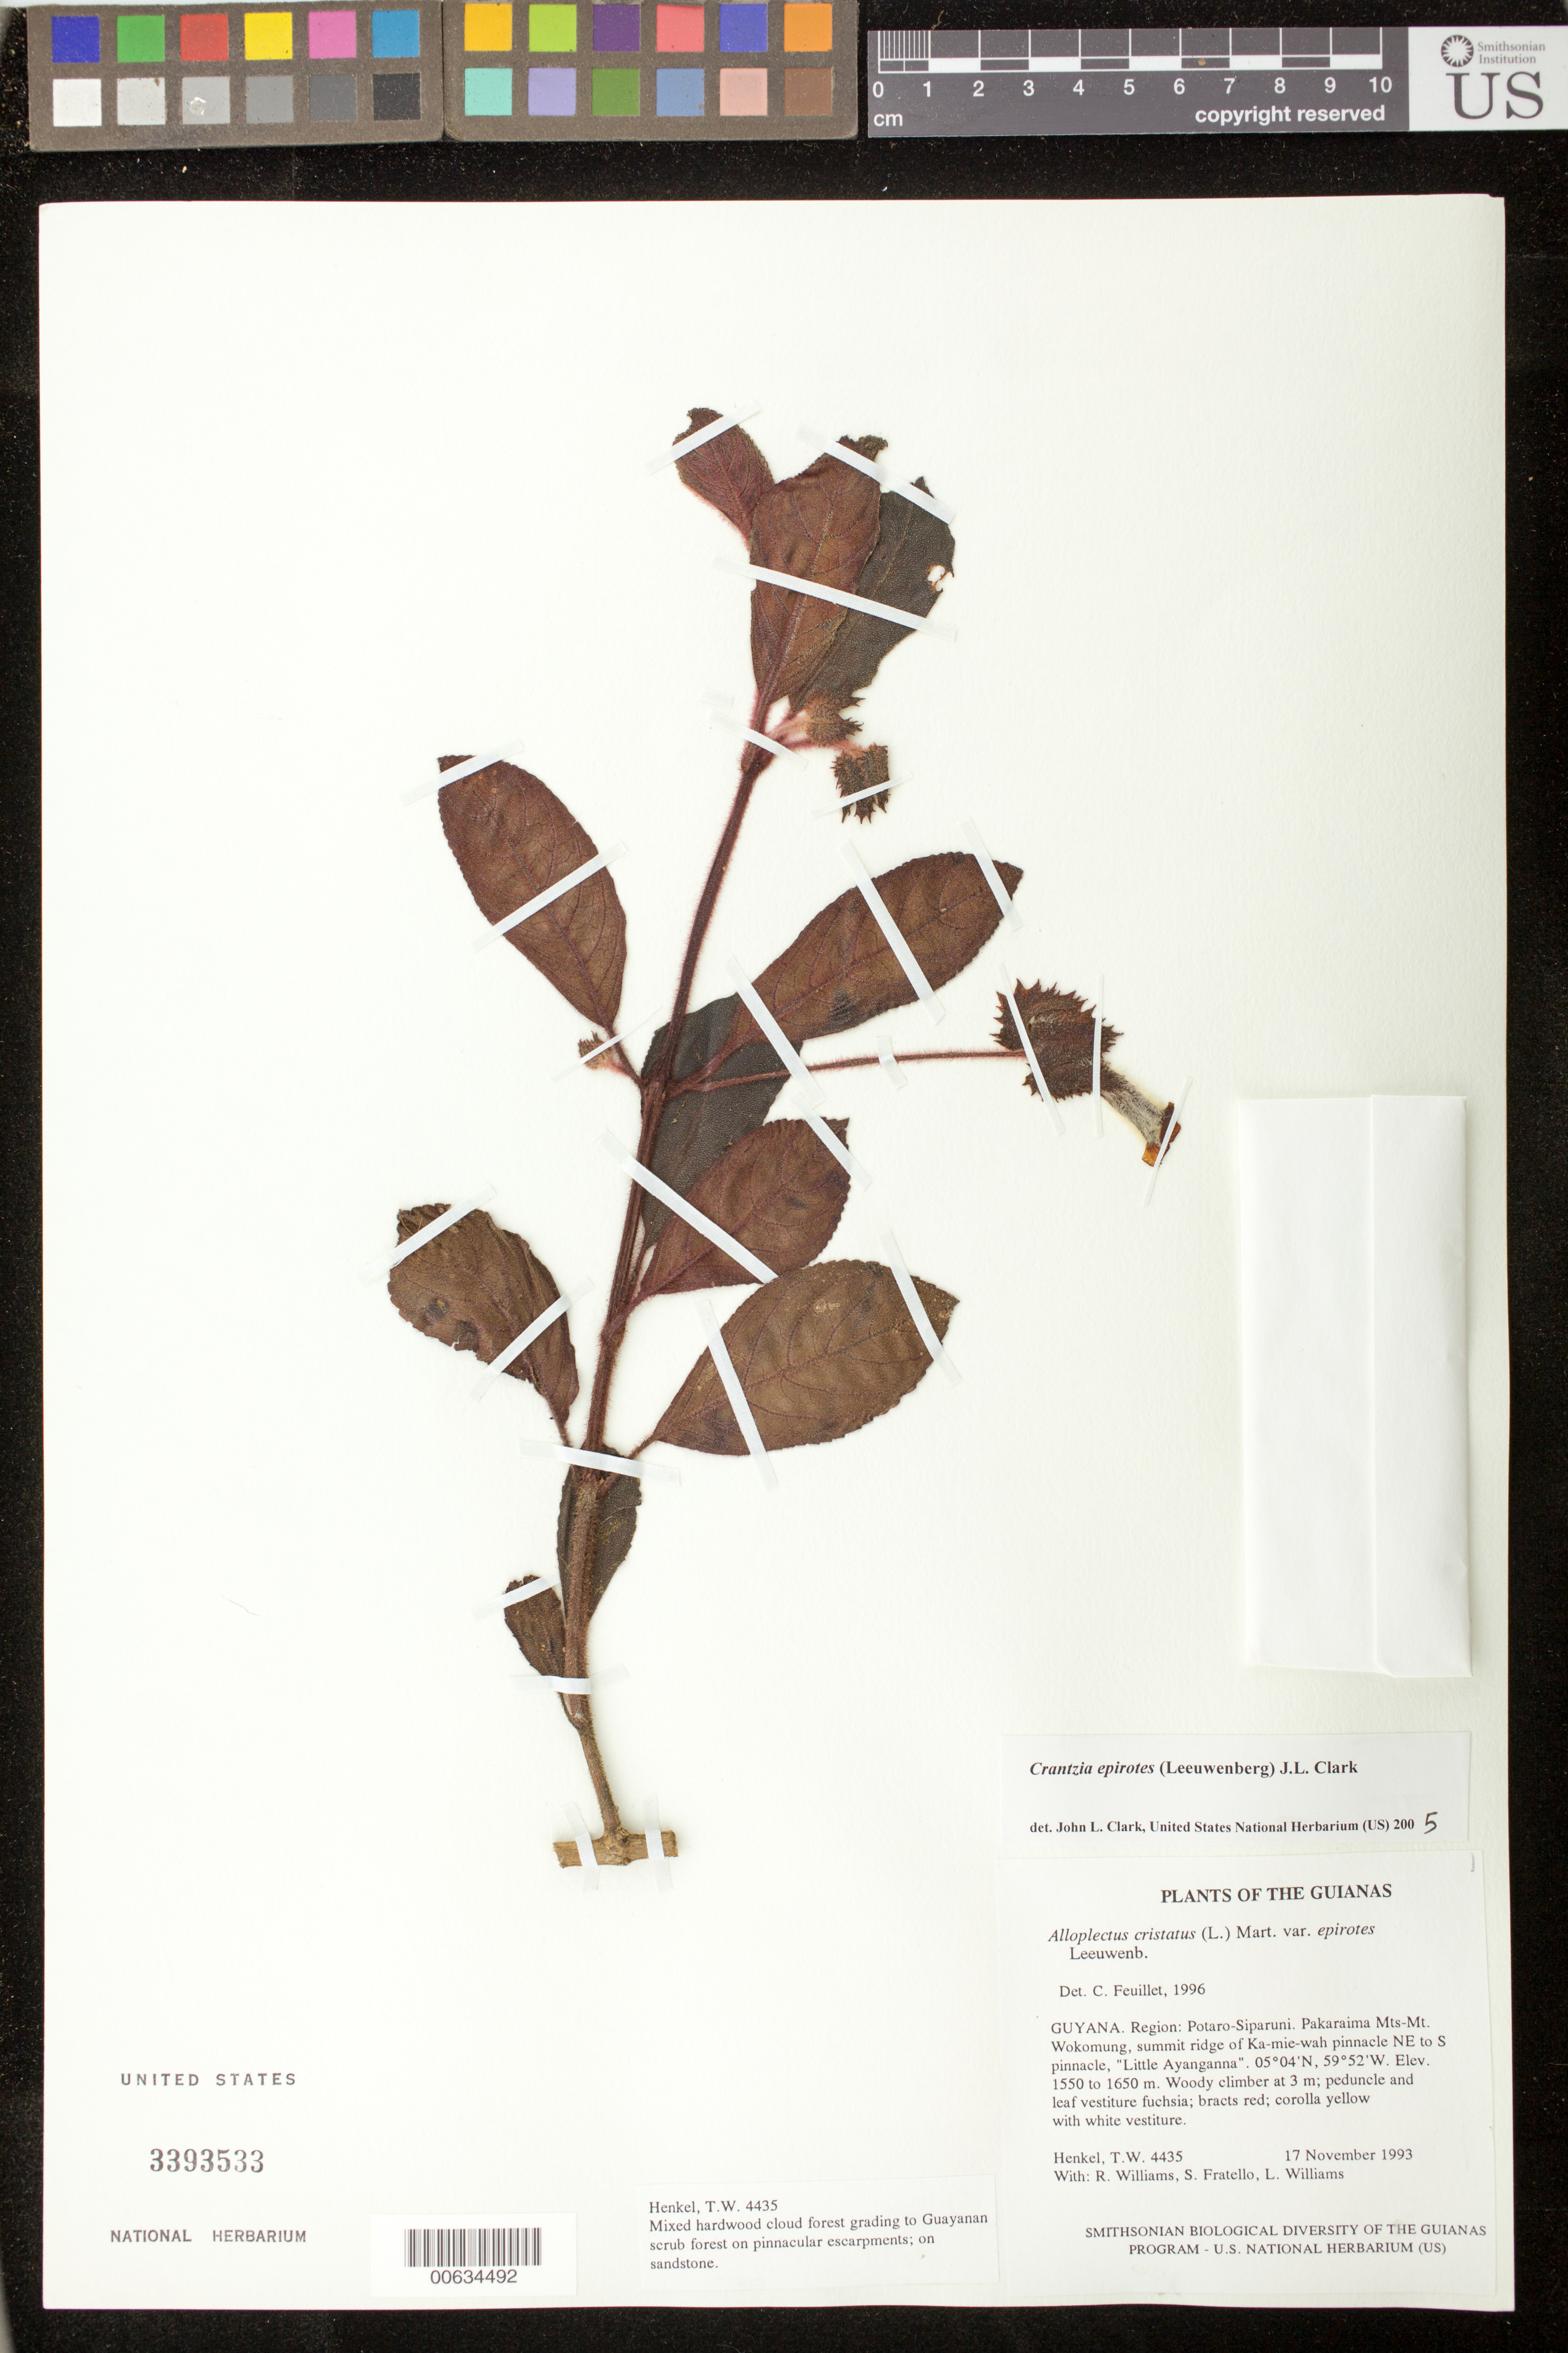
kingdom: Plantae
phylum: Tracheophyta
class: Magnoliopsida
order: Lamiales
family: Gesneriaceae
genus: Crantzia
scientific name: Crantzia epirotes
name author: (Leeuwenb.) J.L. Clark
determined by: Clark, J. L., (SEL), The Marie Selby Botanical Garden (UNITED STATES)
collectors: T. Henkel, R. Williams, S. Fratello & L. Williams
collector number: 4435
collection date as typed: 17 Nov 1993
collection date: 1993-11-17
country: Guyana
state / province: Potaro-Siparuni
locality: Pakaraima Mts.-Mt. Wokomung, summit ridge of Ka-mie-wah pinnacle NE to S pinnacle, "Little Ayanganna"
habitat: Mixed hardwood cloud forest grading to Guayanan scrub forest on pinnacular escarpments; on sandstone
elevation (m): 1550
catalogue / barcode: US 3393533